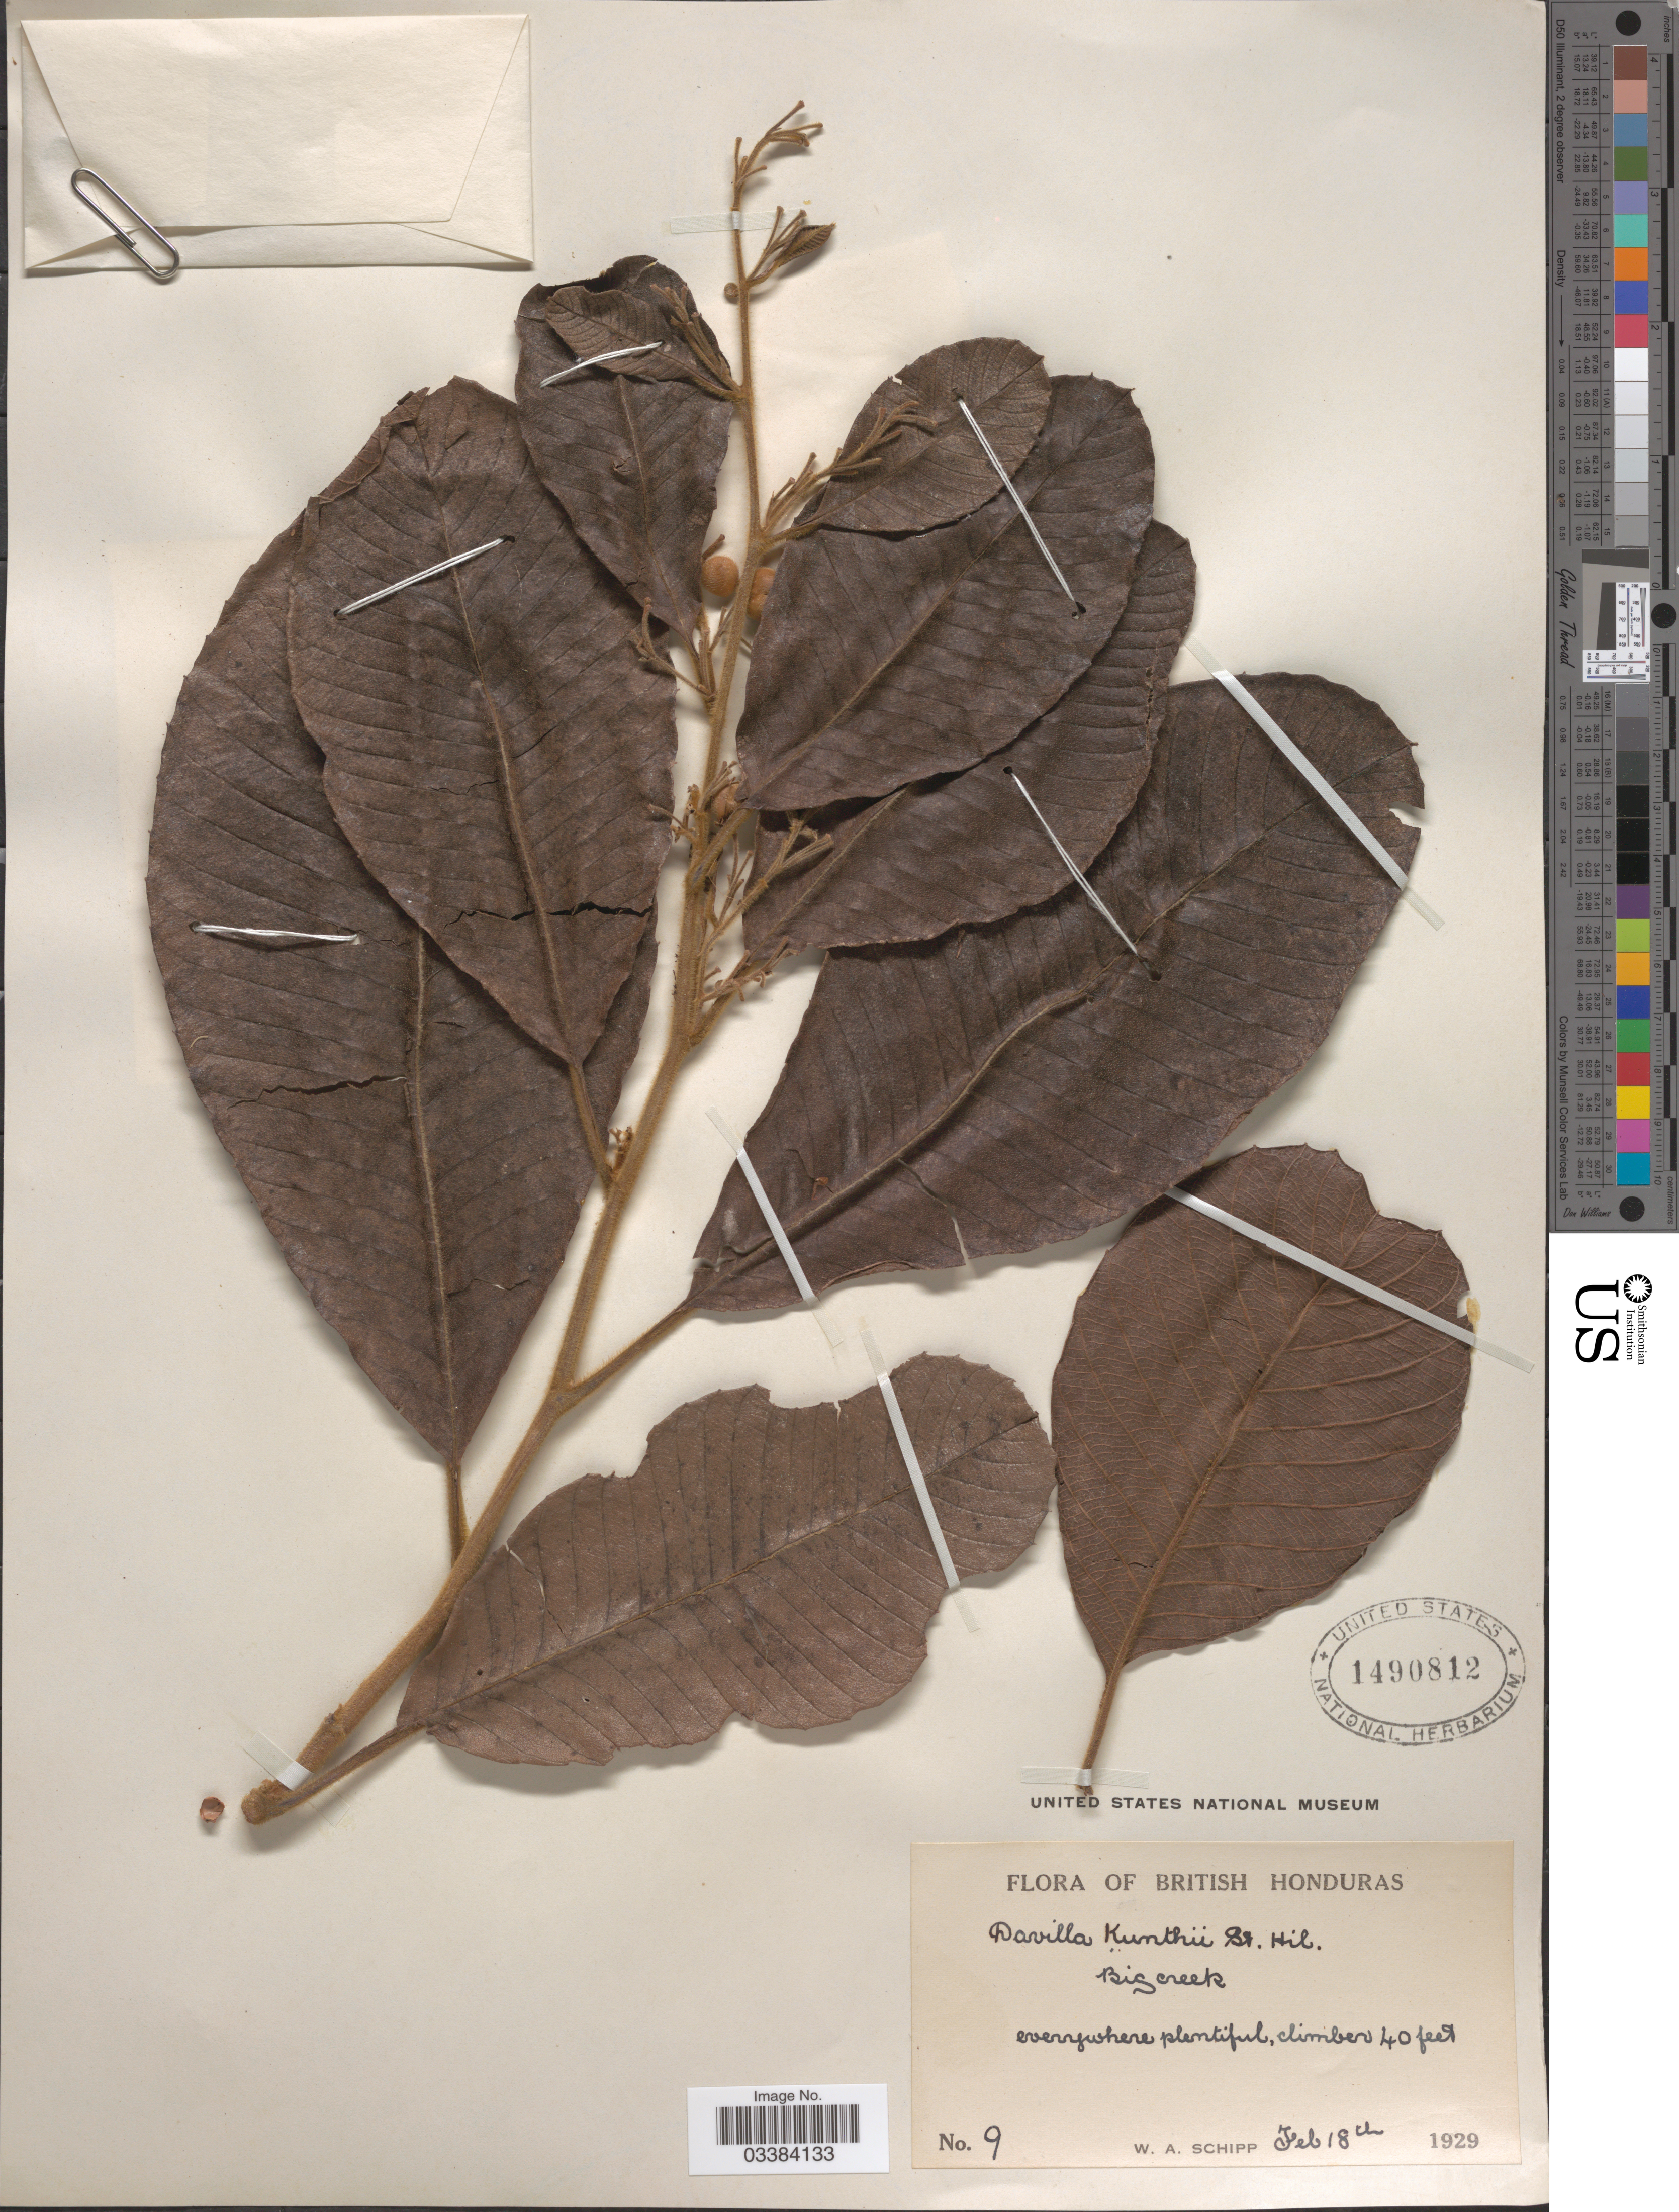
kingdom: Plantae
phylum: Tracheophyta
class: Magnoliopsida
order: Dilleniales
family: Dilleniaceae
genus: Davilla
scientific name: Davilla kunthii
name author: A. St.-Hil.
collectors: W. Schipp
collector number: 9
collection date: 1929-02-18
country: Belize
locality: British Honduras. Big Creek.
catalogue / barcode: US 1490812